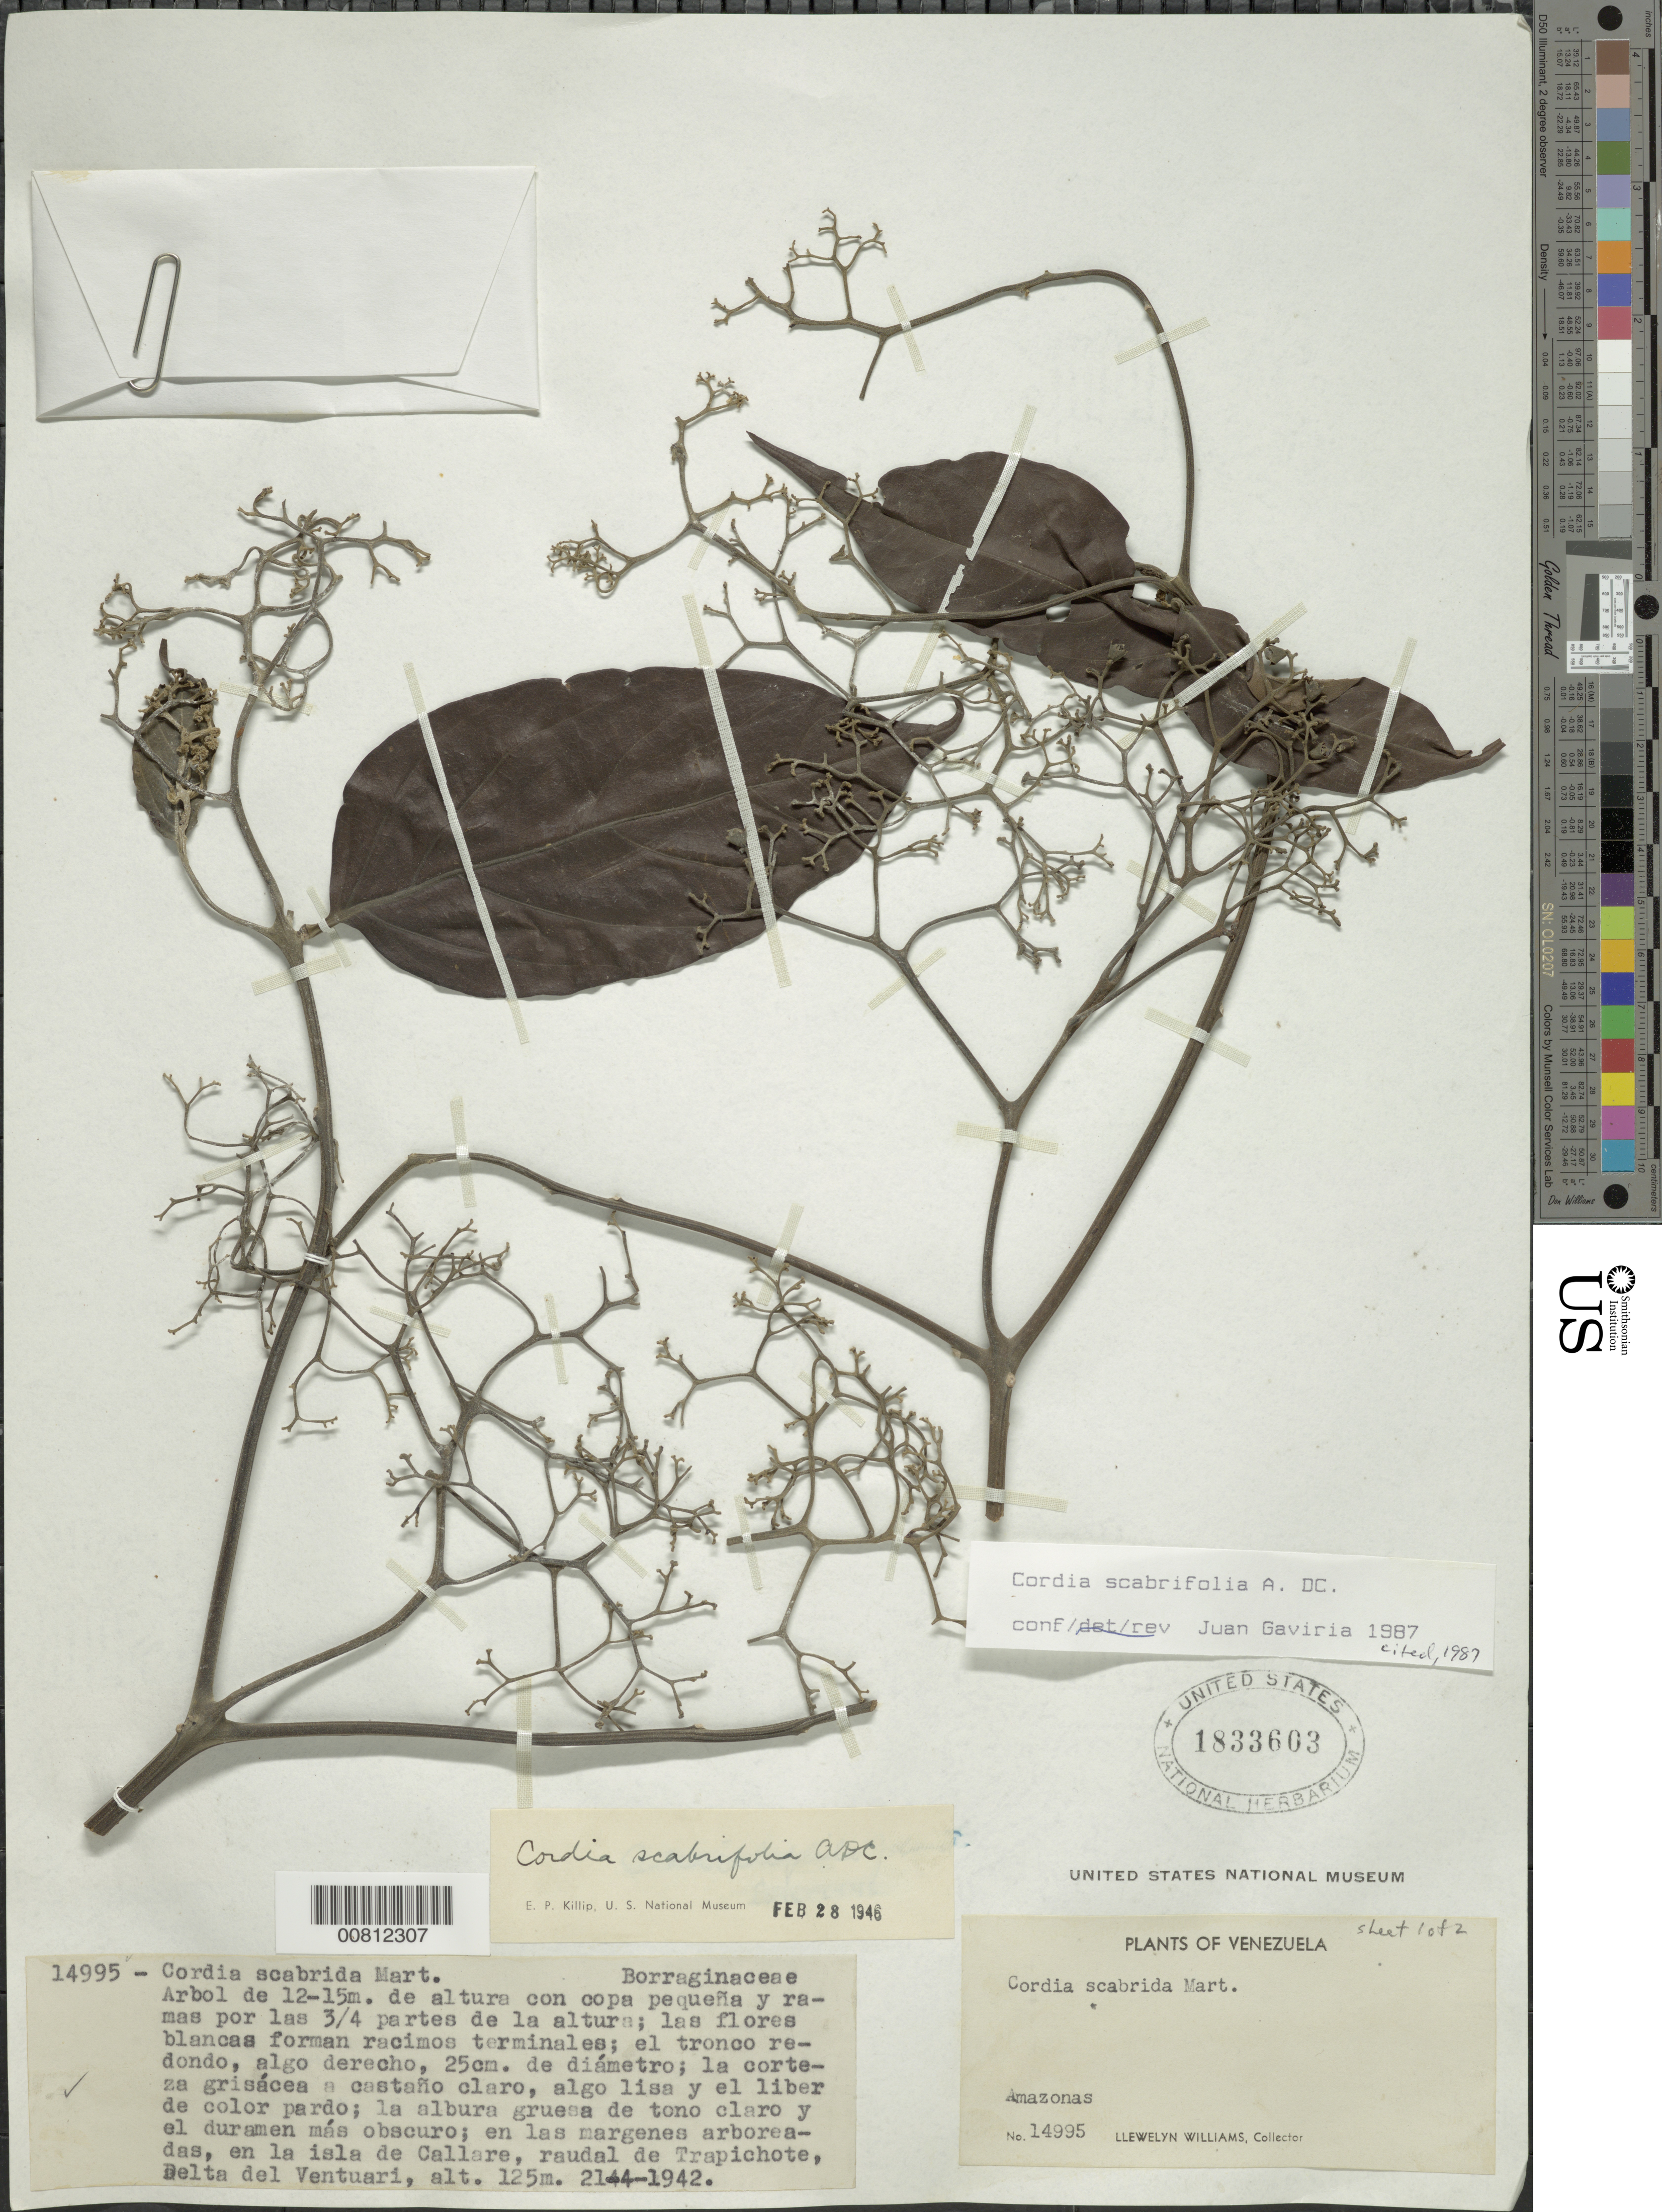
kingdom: Plantae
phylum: Tracheophyta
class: Magnoliopsida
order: Boraginales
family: Cordiaceae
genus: Cordia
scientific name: Cordia scabrifolia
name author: DC.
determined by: Gaviria, J. C.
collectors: Ll. Williams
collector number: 14995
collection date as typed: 21-Apr-42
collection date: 1942-04-21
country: Venezuela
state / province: Amazonas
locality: Isla de Callare, raudal de Trapichote, delta del Ventuari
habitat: Margenes arboreadas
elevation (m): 125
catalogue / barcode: US 1833603